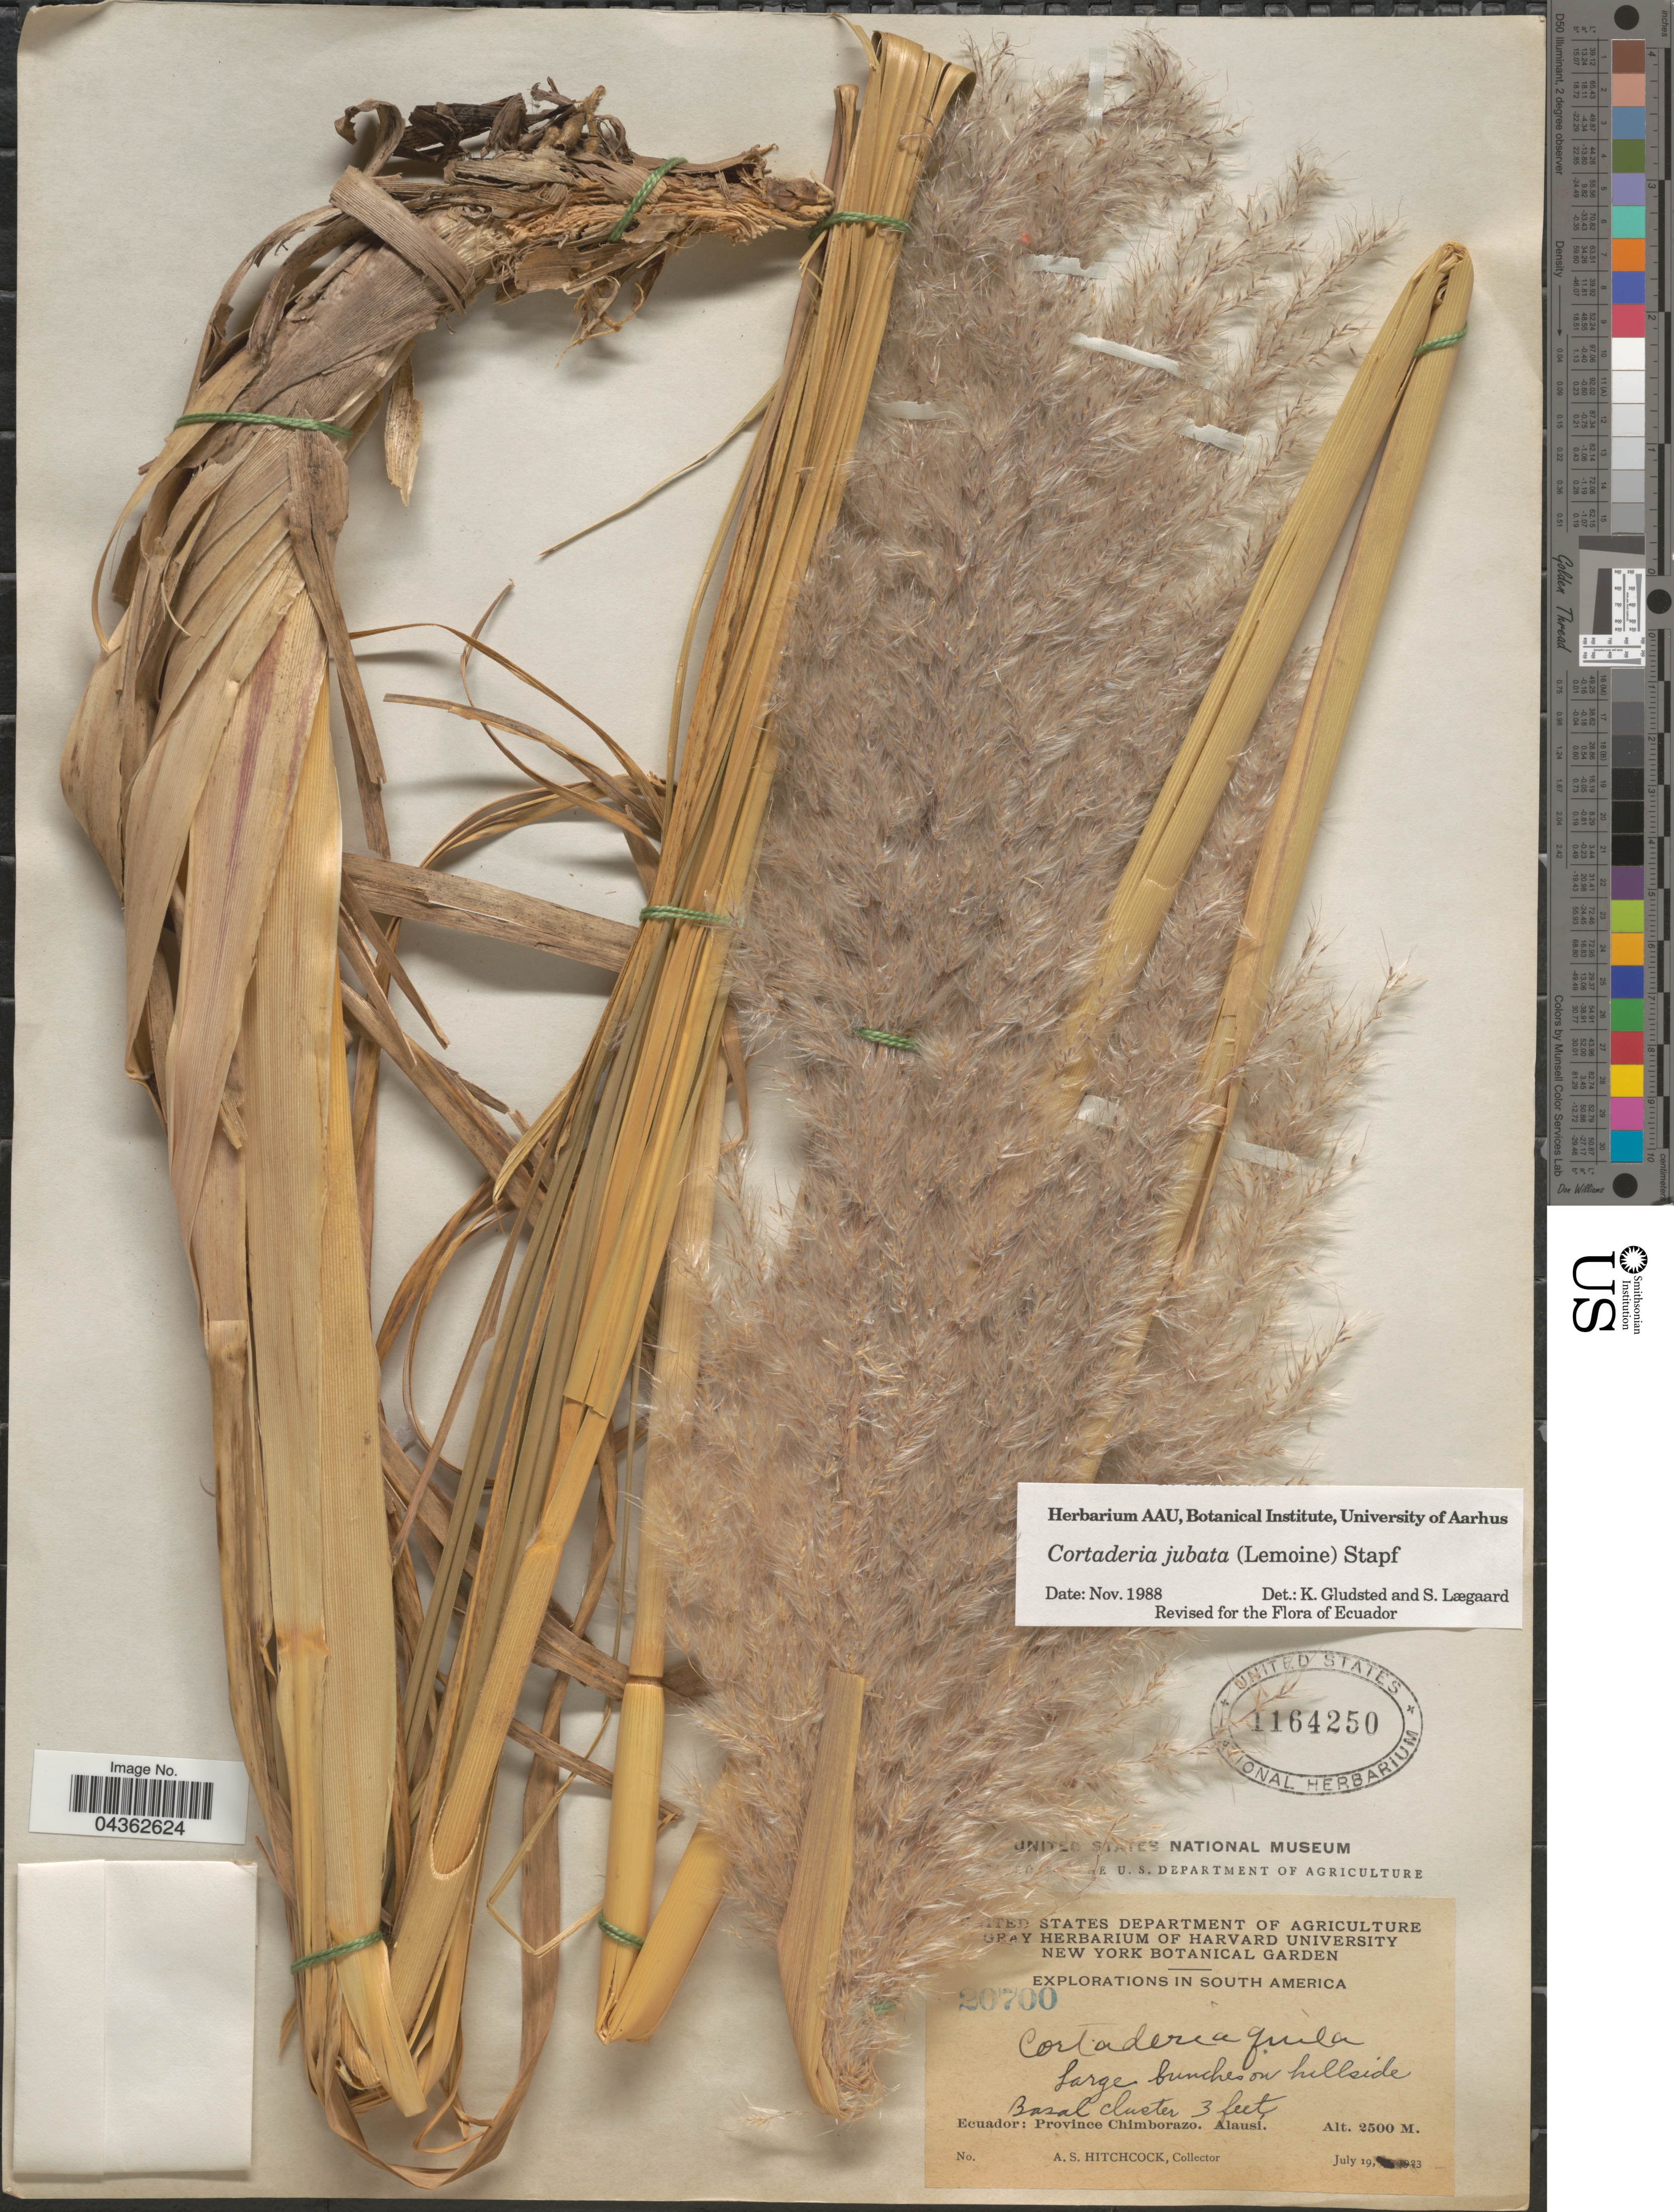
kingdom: Plantae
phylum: Tracheophyta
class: Liliopsida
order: Poales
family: Poaceae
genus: Cortaderia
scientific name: Cortaderia jubata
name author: (Lemoine) Stapf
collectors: A. S. Hitchcock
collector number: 20700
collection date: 1923-07-19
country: Ecuador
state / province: Chimborazo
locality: Explorations in South America. Alausi.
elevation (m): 2500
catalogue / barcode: US 1164250